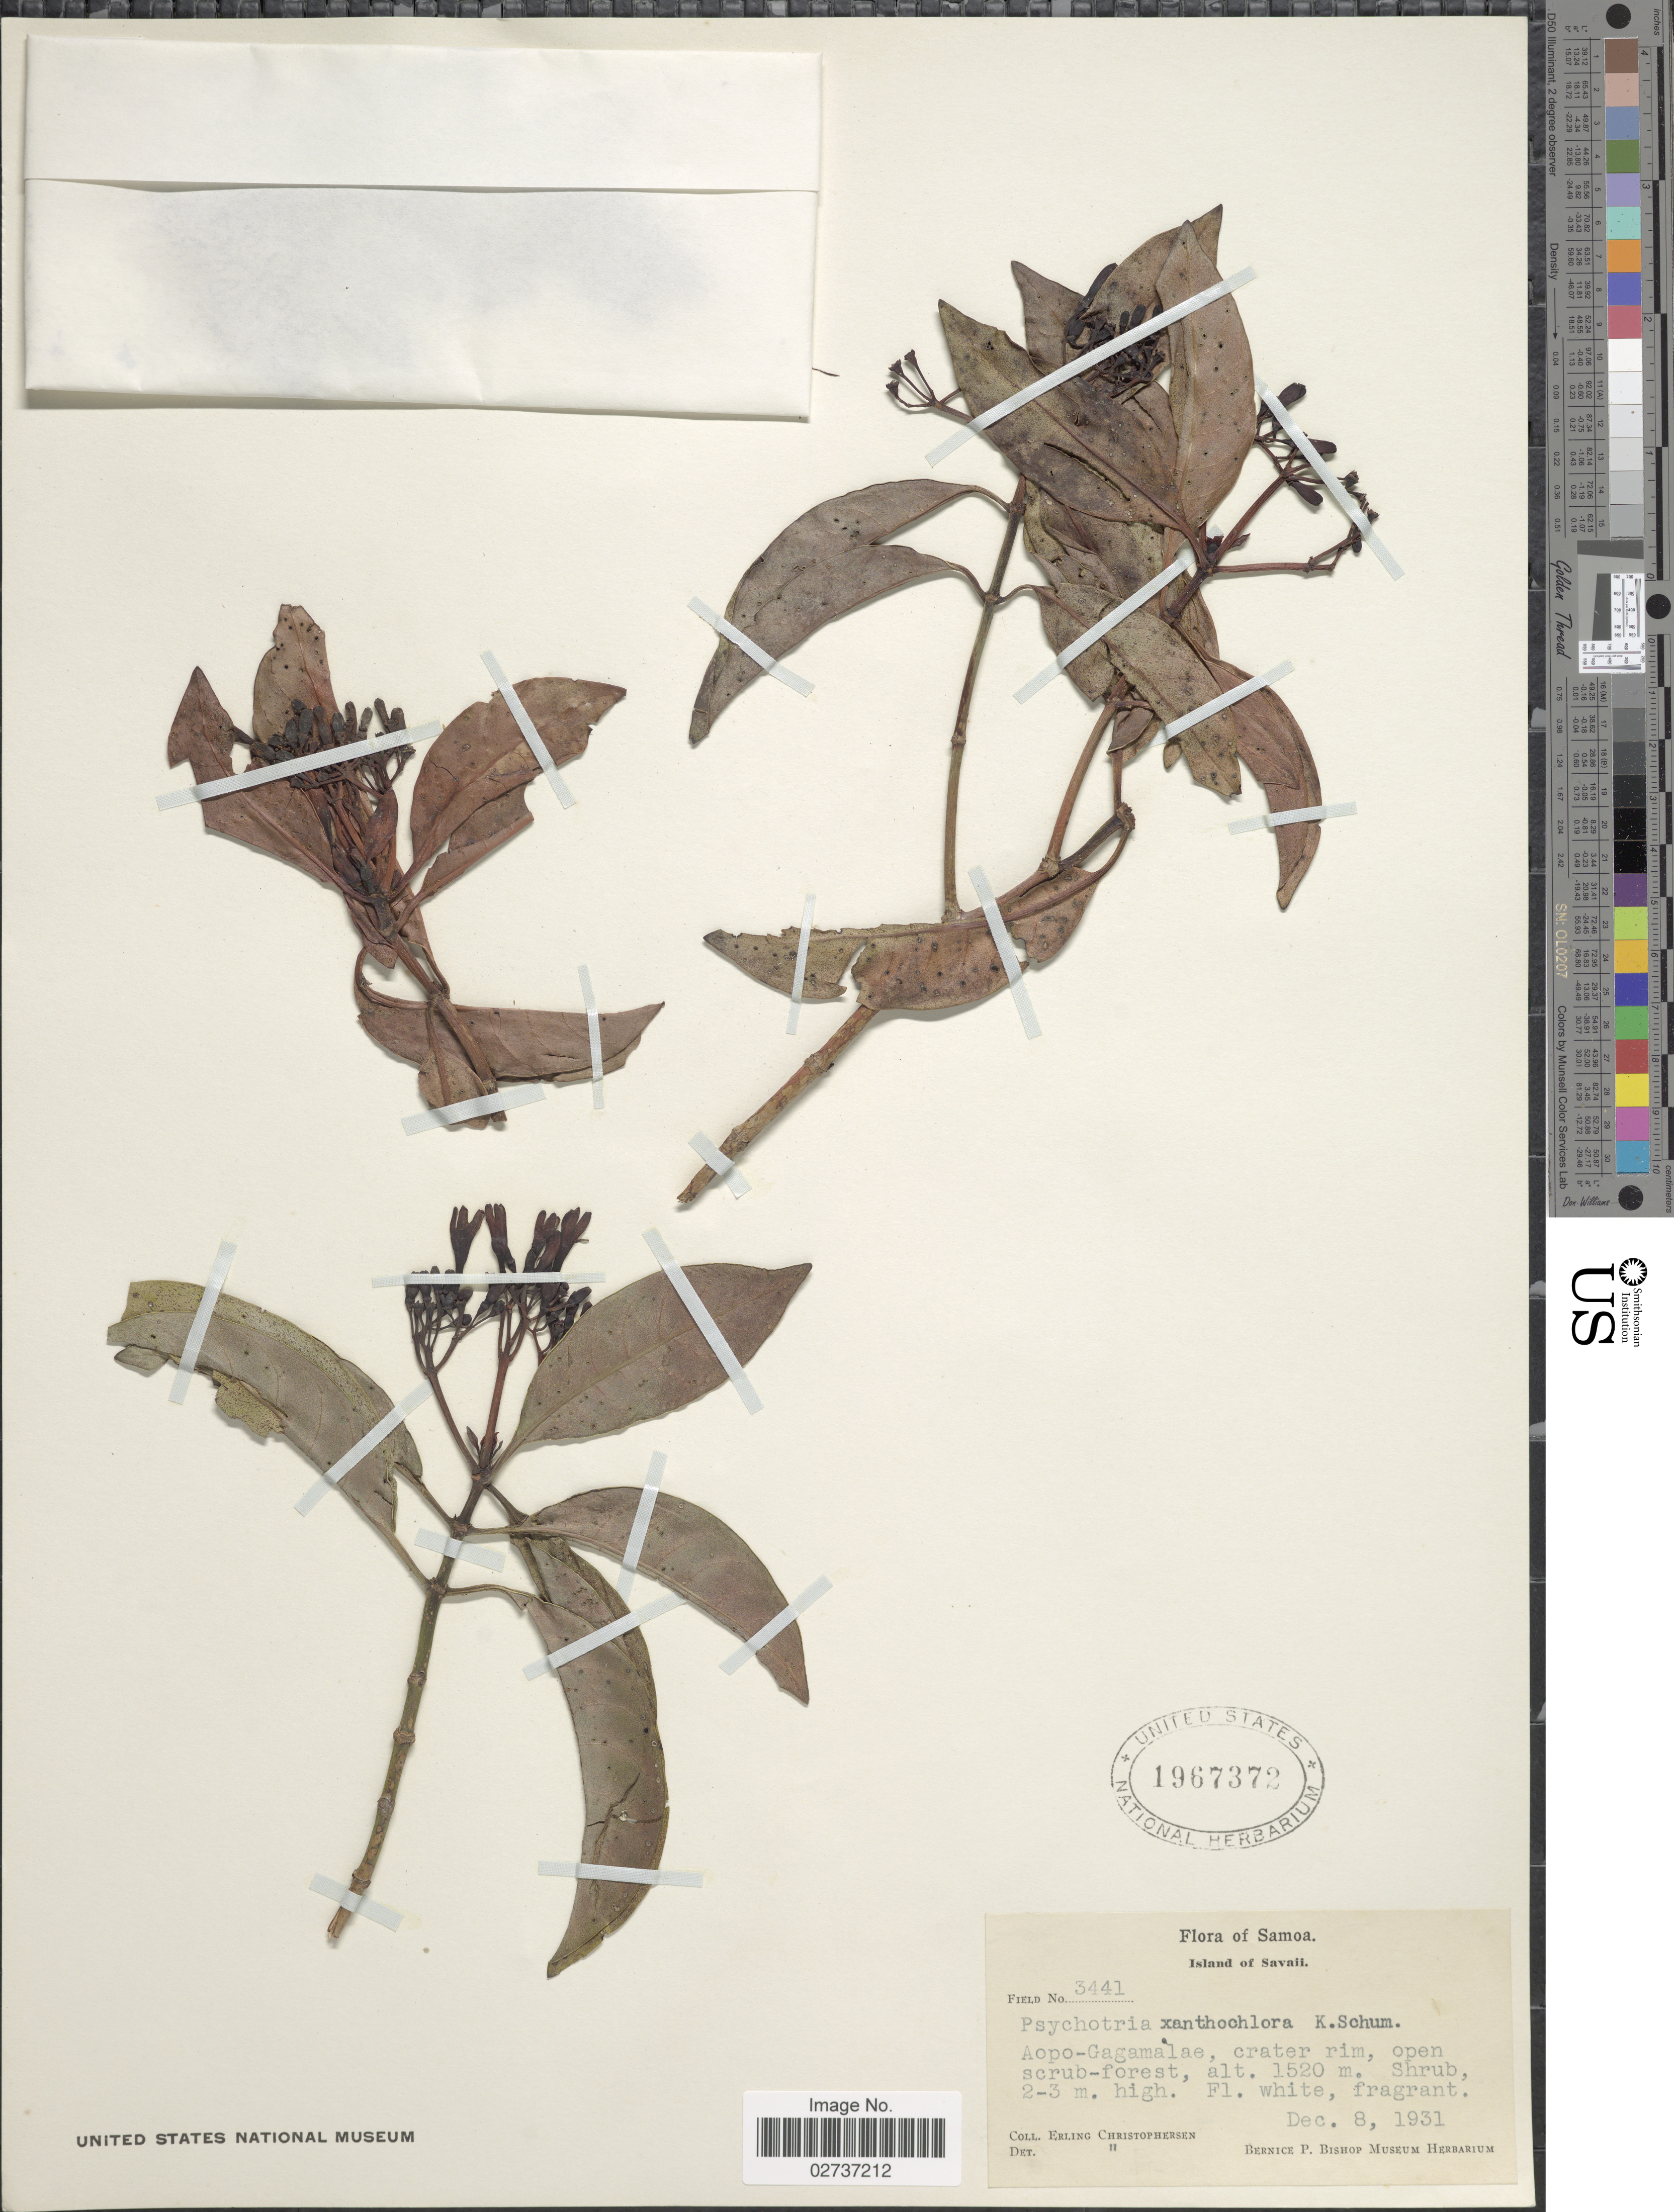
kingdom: Plantae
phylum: Tracheophyta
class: Magnoliopsida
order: Gentianales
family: Rubiaceae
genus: Psychotria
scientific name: Psychotria xanthochlora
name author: K. Schum.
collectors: E. Christophersen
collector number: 3441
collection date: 1931-12-08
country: Samoa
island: Savai'i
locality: Island of Savaii, Aopo-Gagamalae, crater rim, open scrub forest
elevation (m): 1520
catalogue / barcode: US 1967372